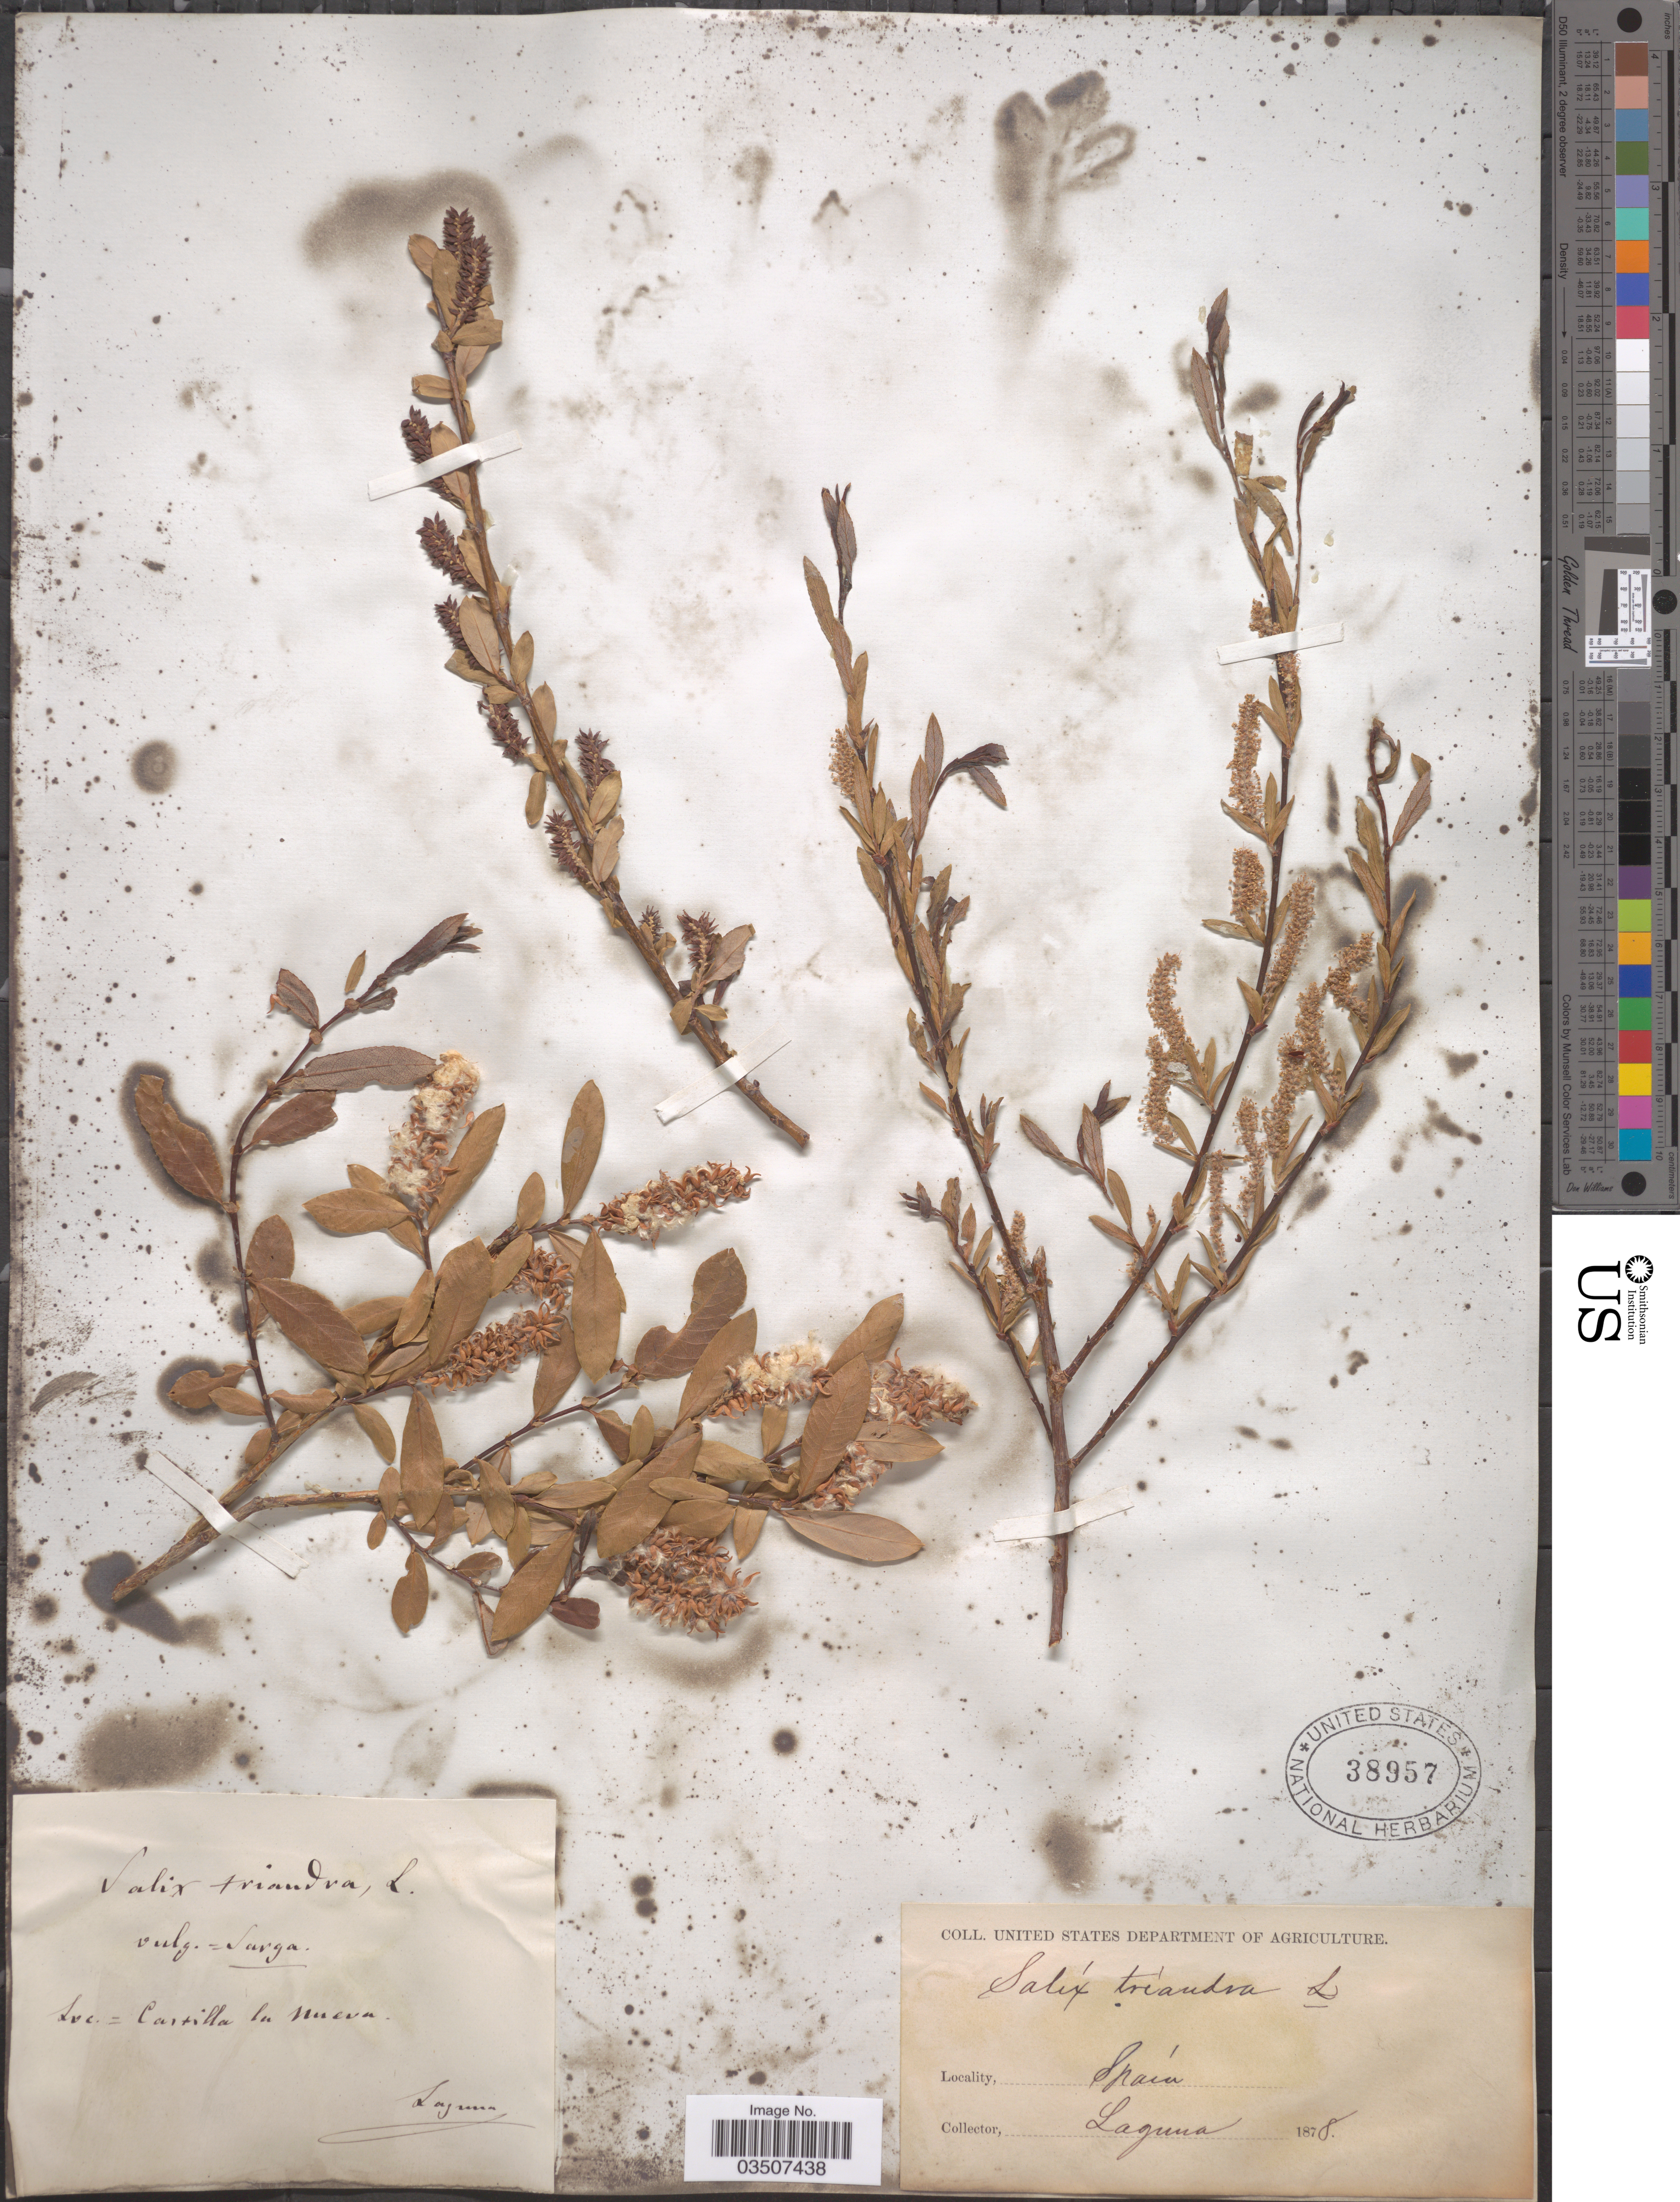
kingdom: Plantae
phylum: Tracheophyta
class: Magnoliopsida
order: Malpighiales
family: Salicaceae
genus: Salix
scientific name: Salix triandra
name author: L.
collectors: -. Laguna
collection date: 1878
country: Spain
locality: Castilla la Nueva.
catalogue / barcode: US 38957